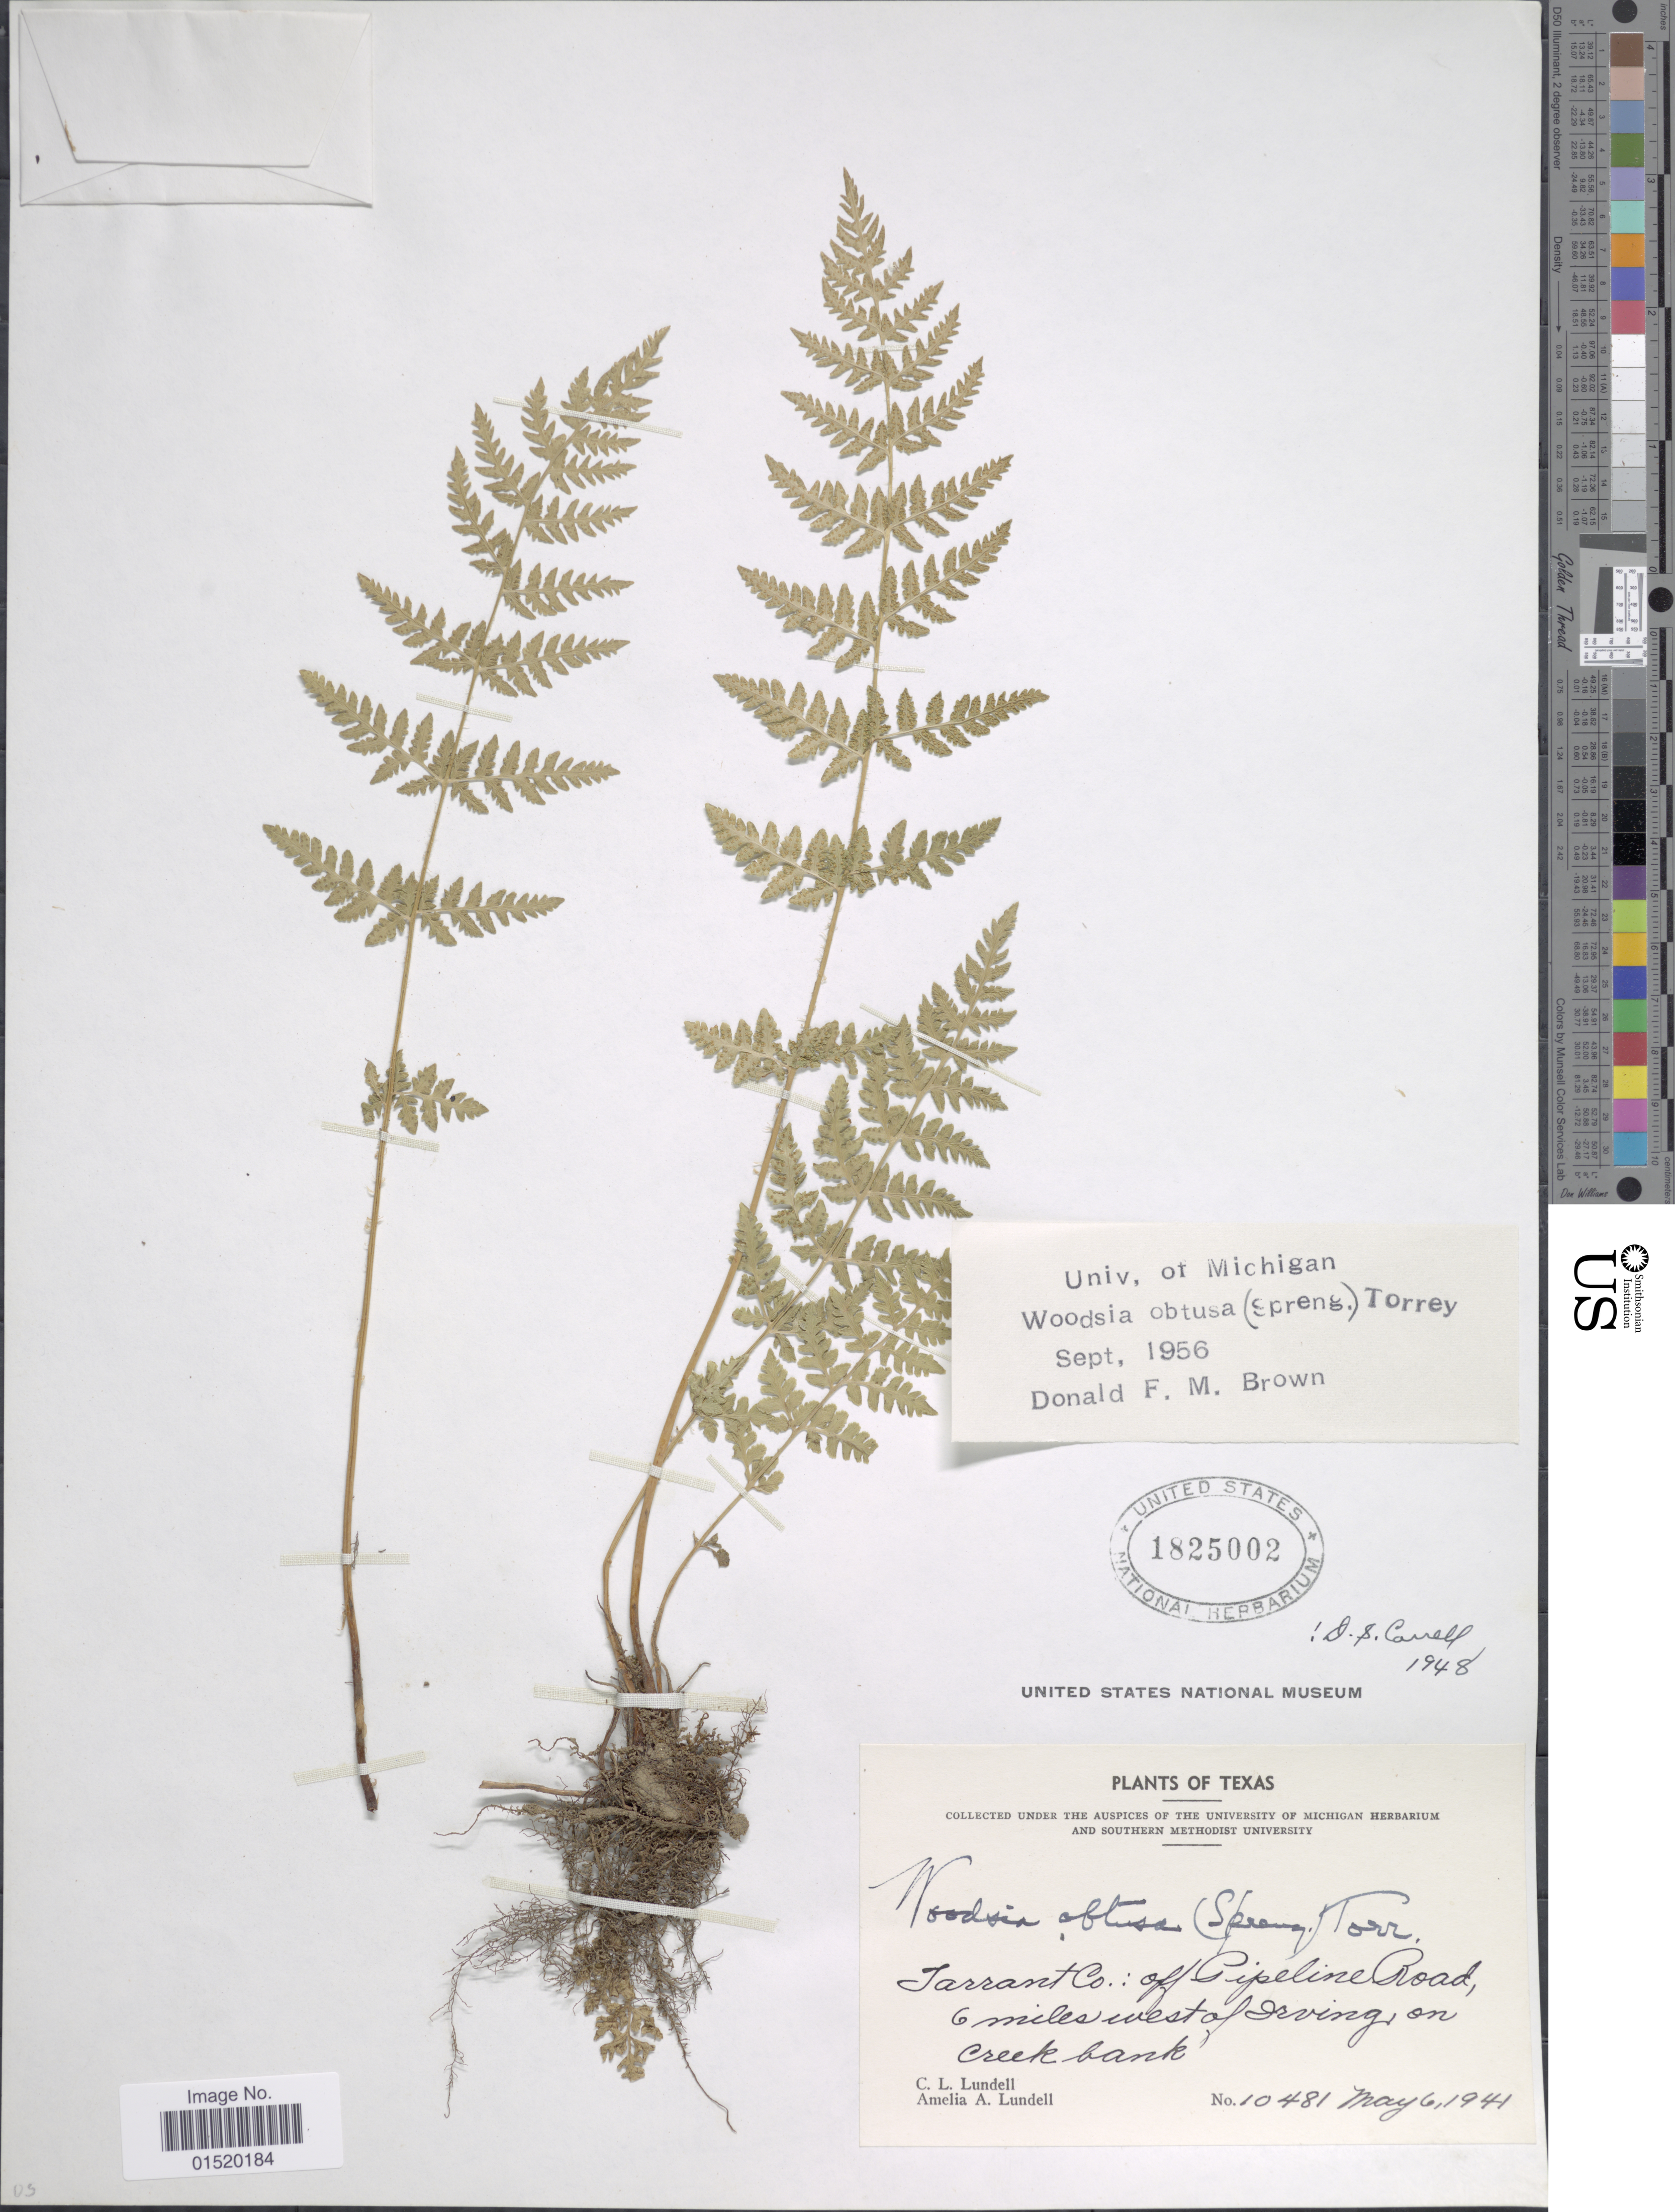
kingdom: Plantae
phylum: Tracheophyta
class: Polypodiopsida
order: Polypodiales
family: Woodsiaceae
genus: Woodsia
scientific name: Woodsia obtusa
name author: (Spreng.) Torr.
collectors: C. L. Lundell & A. A. Lundell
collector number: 10481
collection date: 1941-05-06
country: United States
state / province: Texas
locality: Tarrant Co: off Pipeline Road, 6 miles west of Irving, on creek bank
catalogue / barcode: US 1825002